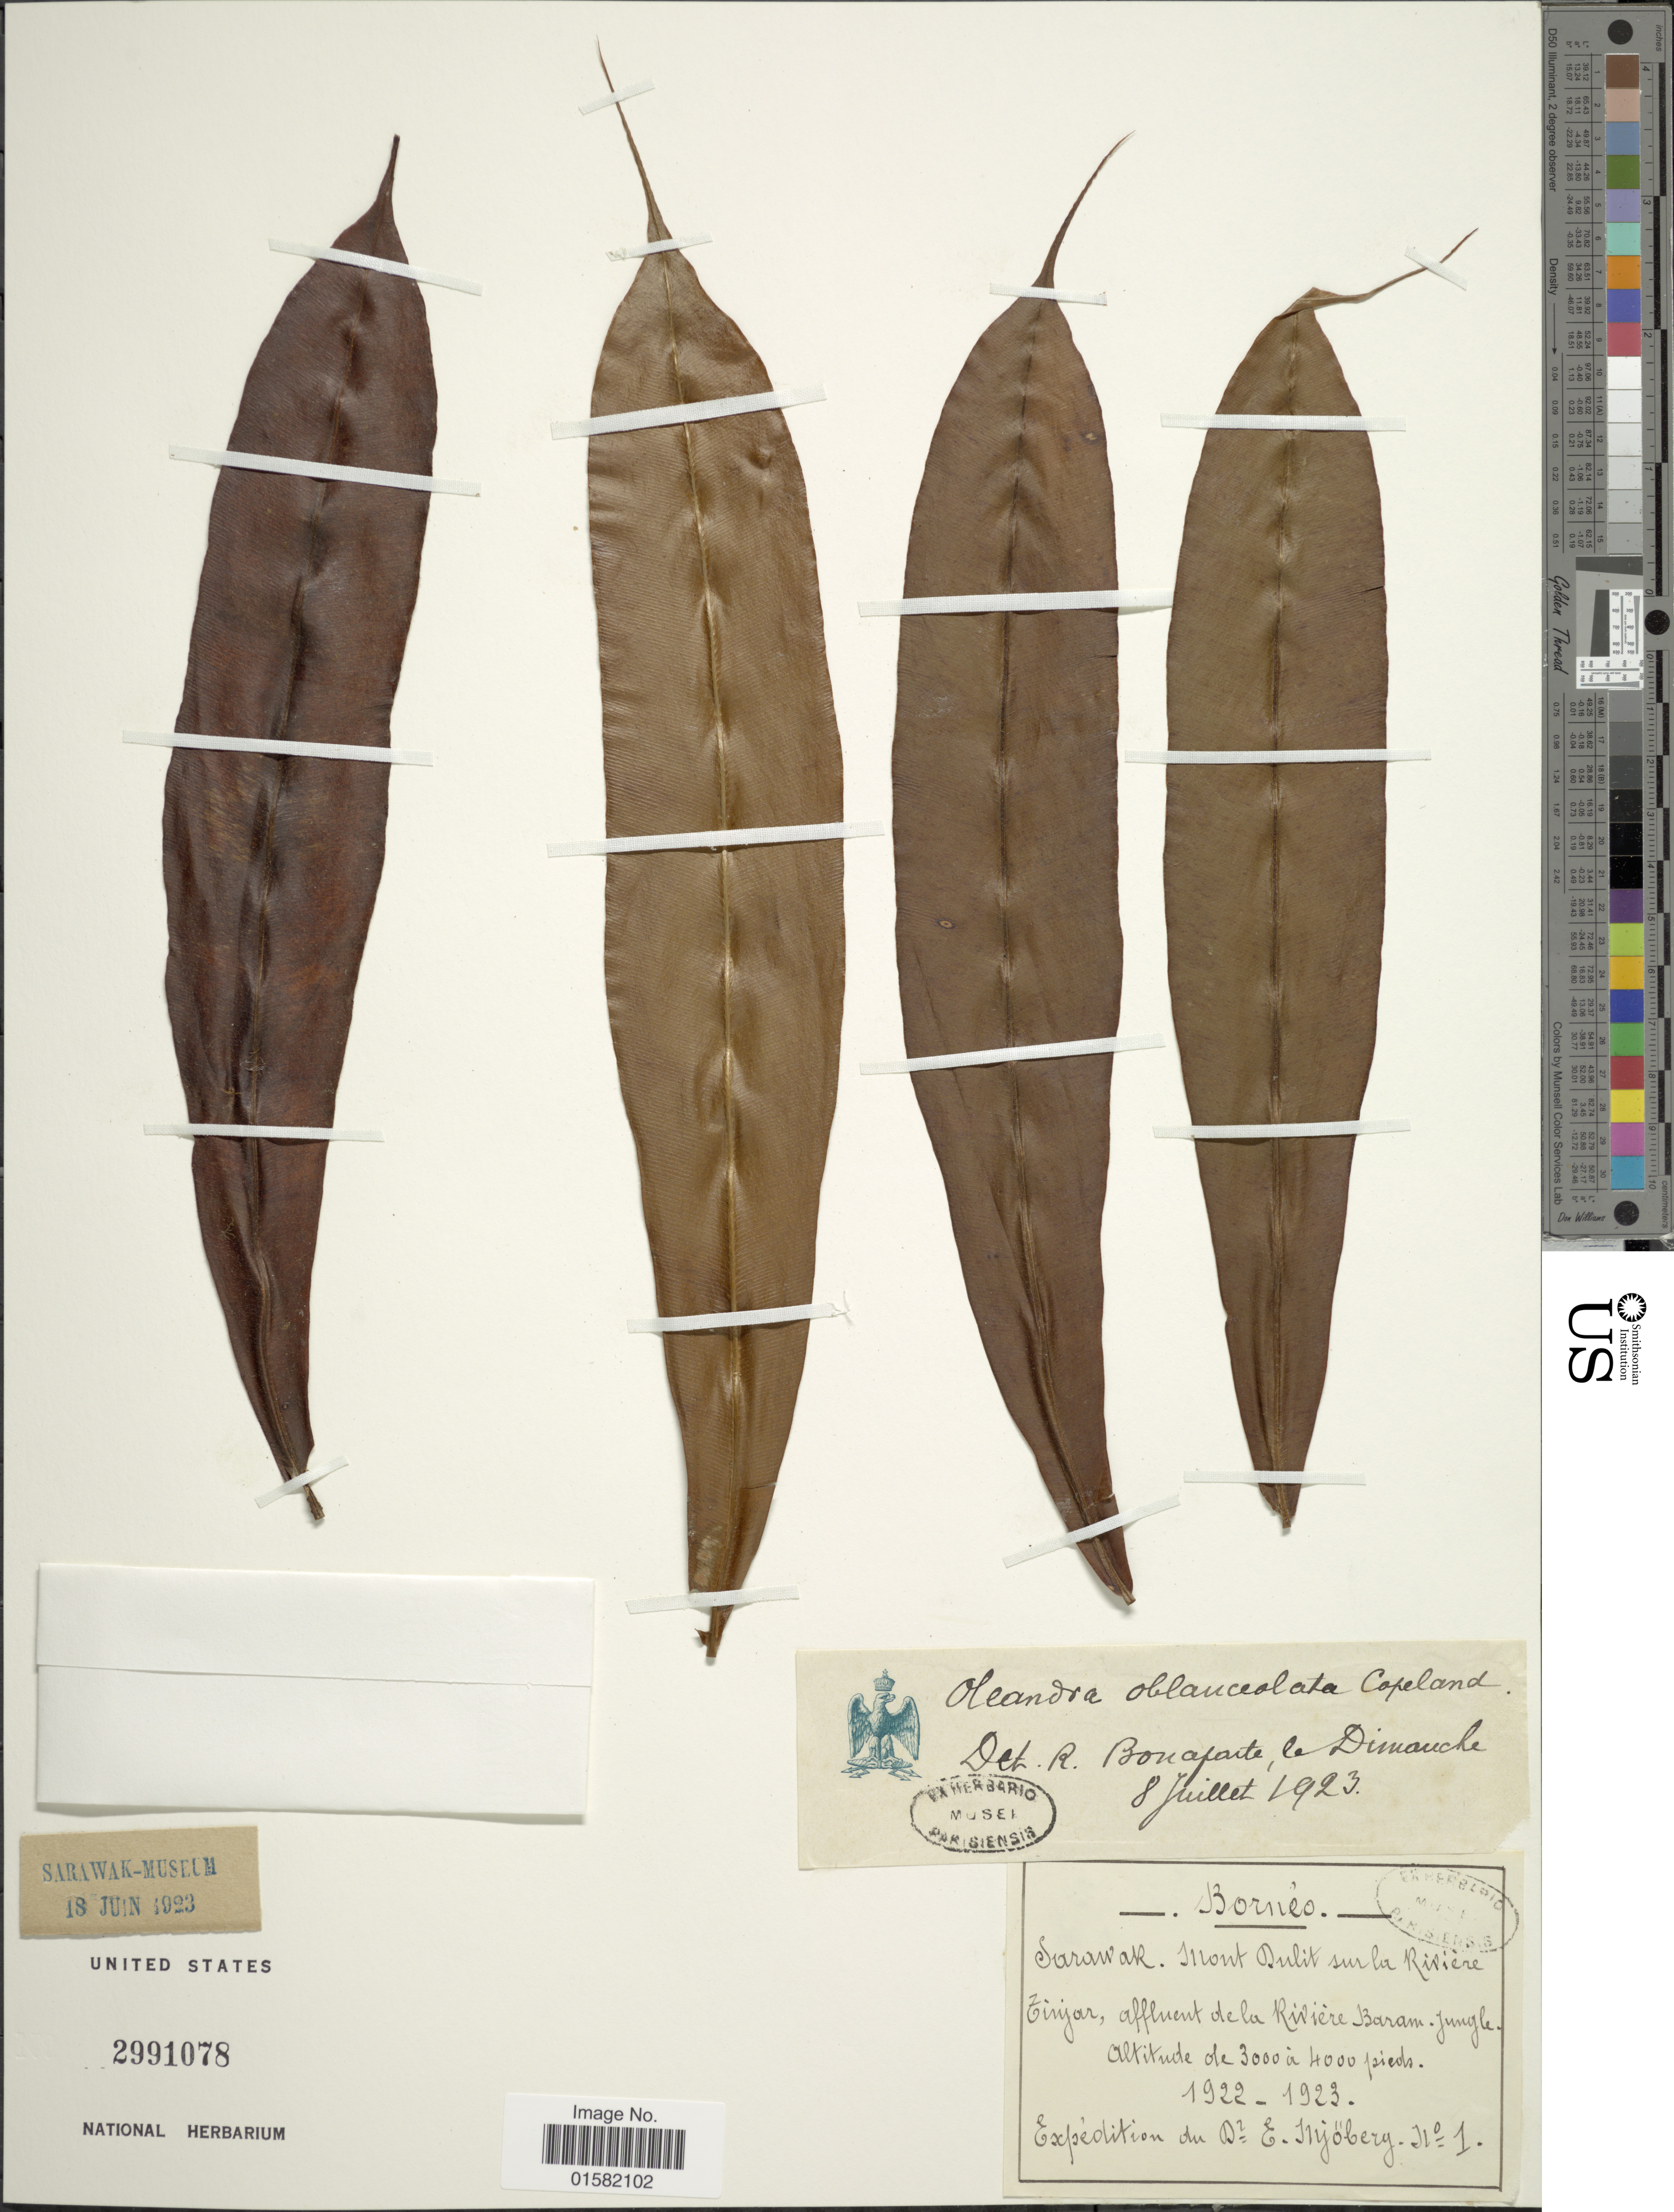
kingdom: Plantae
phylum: Tracheophyta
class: Polypodiopsida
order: Polypodiales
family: Oleandraceae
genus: Oleandra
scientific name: Oleandra oblanceolata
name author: Copel.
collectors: E. Mjoberg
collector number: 1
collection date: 1922/1923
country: Malaysia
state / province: Sarawak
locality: Borneo, Sarawak, Mont Dulit surla Riviere, Einjar, affluent de la Riviére Baram, Jungle. [interpreted]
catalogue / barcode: US 2991078